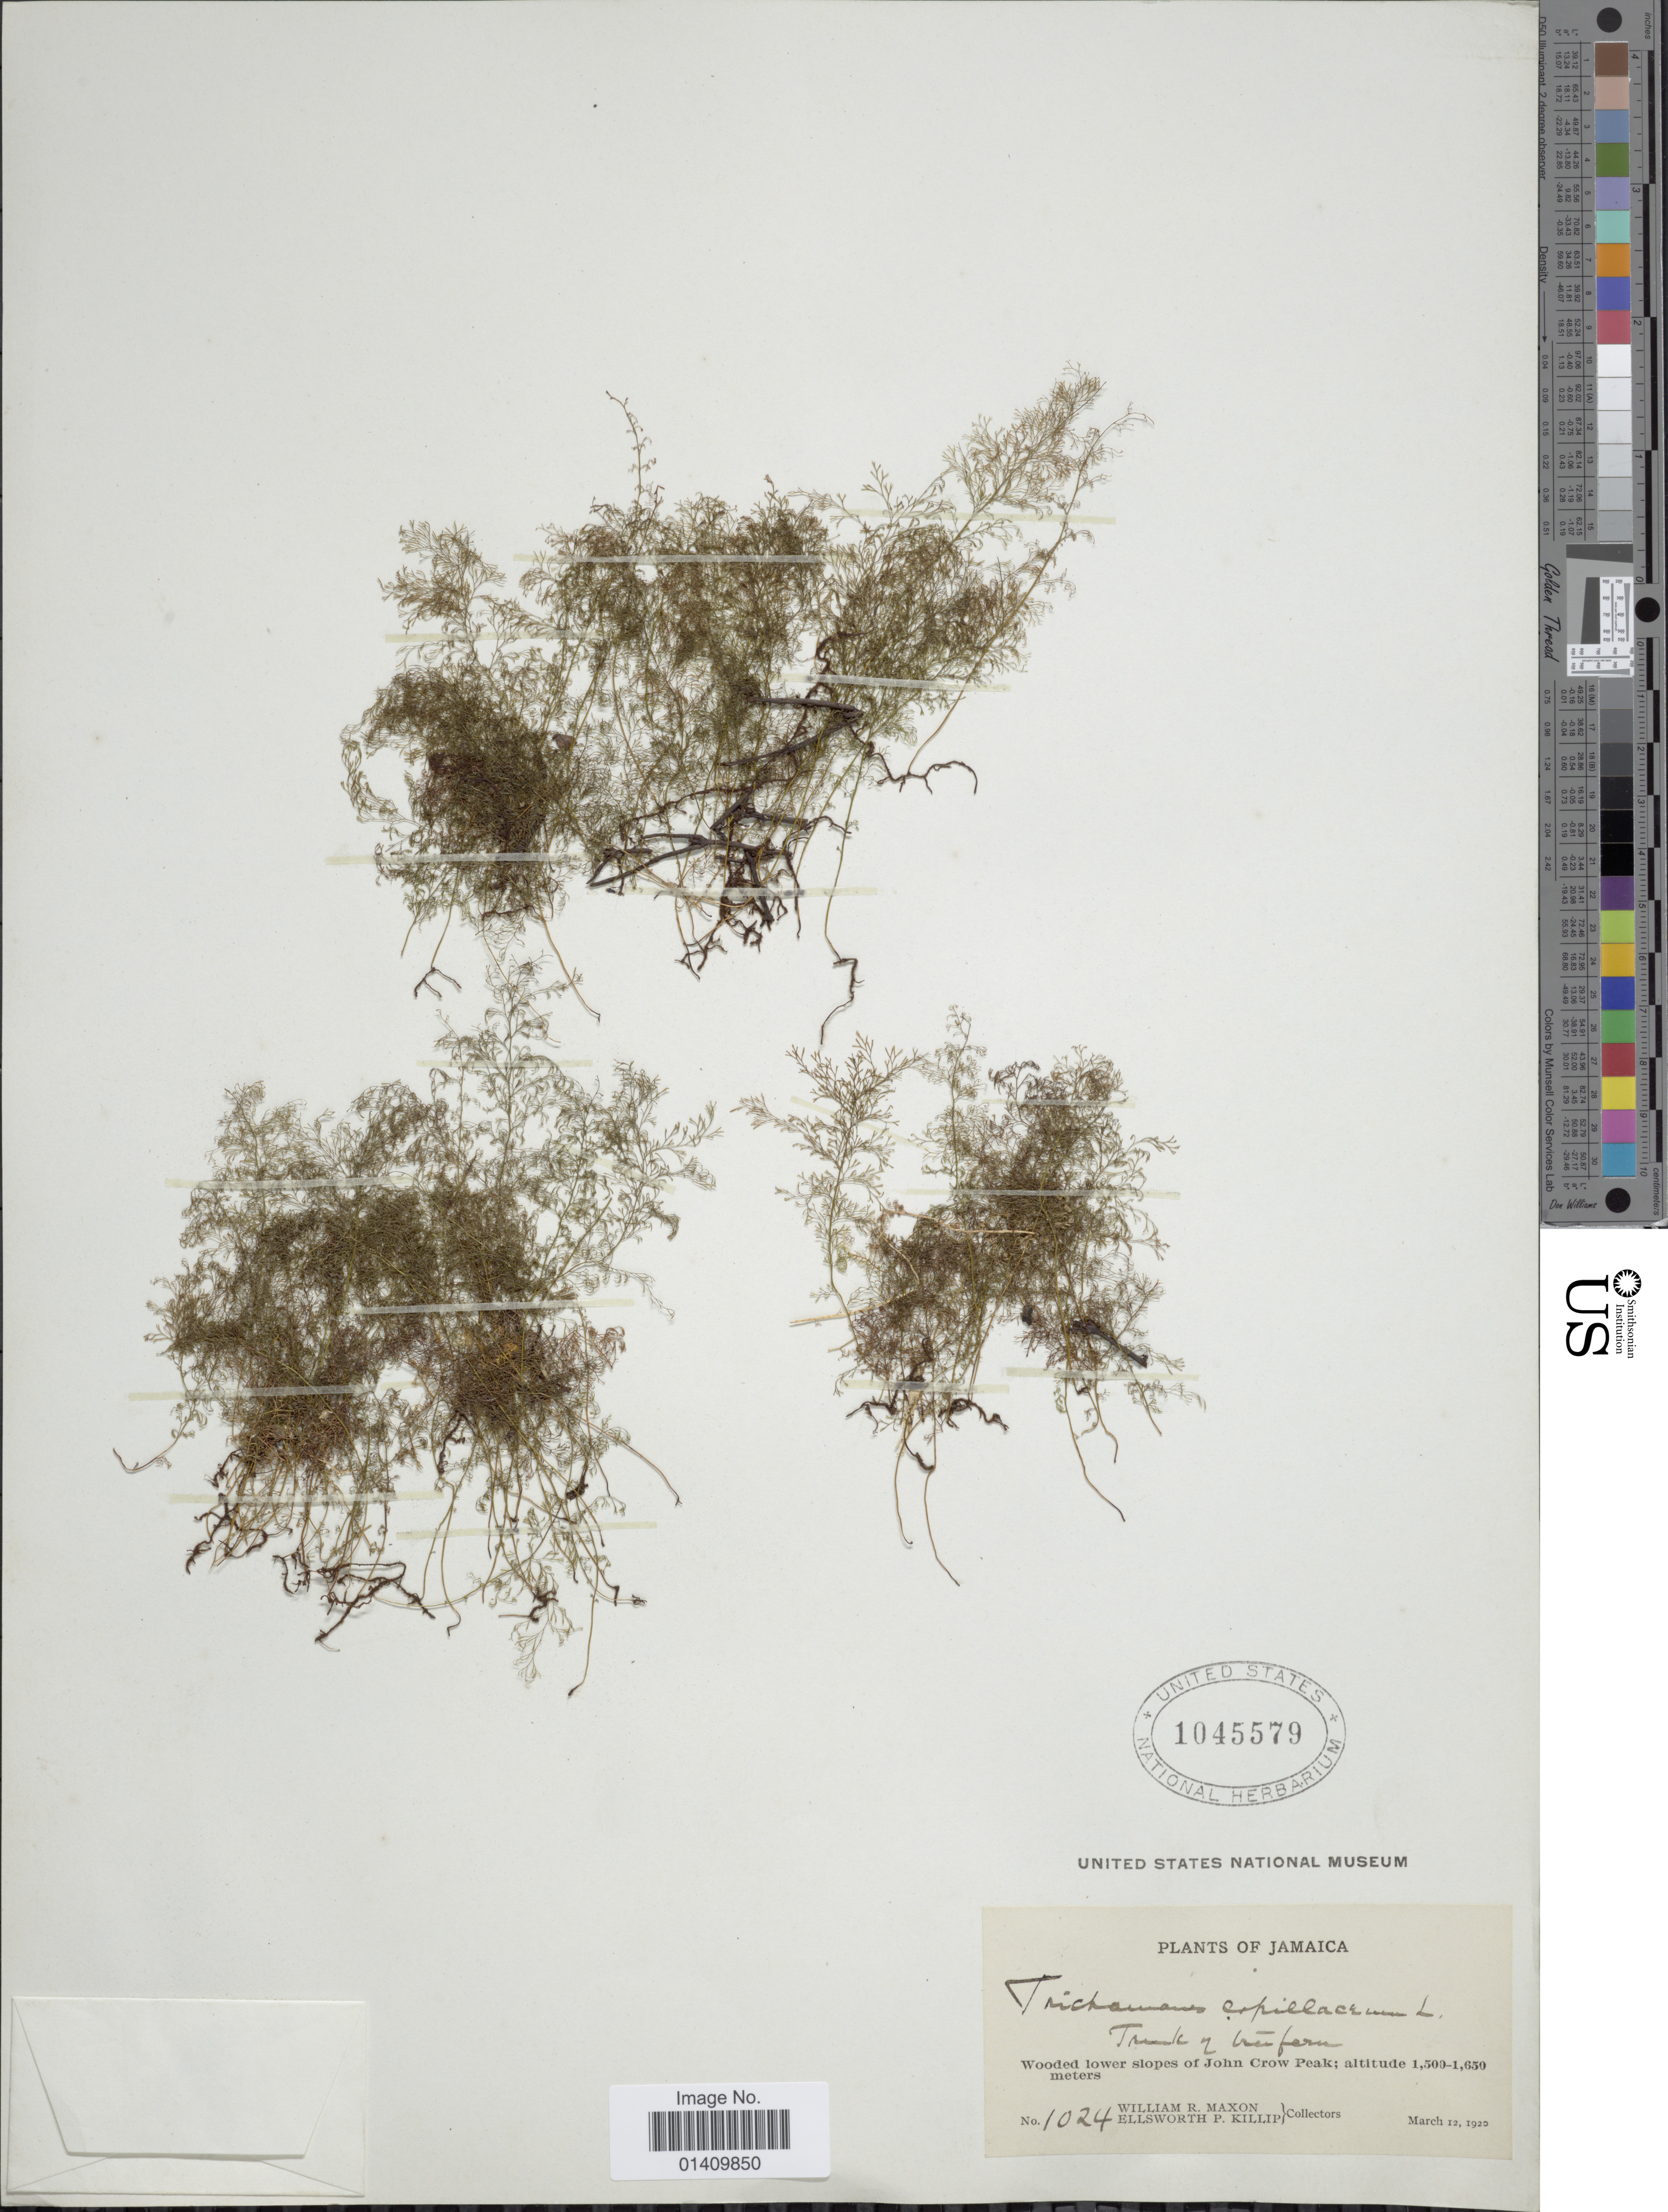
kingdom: Plantae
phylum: Tracheophyta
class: Polypodiopsida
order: Hymenophyllales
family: Hymenophyllaceae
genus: Polyphlebium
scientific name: Polyphlebium capillaceum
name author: (L.) Ebihara & Dubuisson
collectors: W. R. Maxon & E. P. Killip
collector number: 1024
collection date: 1920-03-12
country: Jamaica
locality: Wooded lower slopes of John Crow Peak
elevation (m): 1500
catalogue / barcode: US 1045579